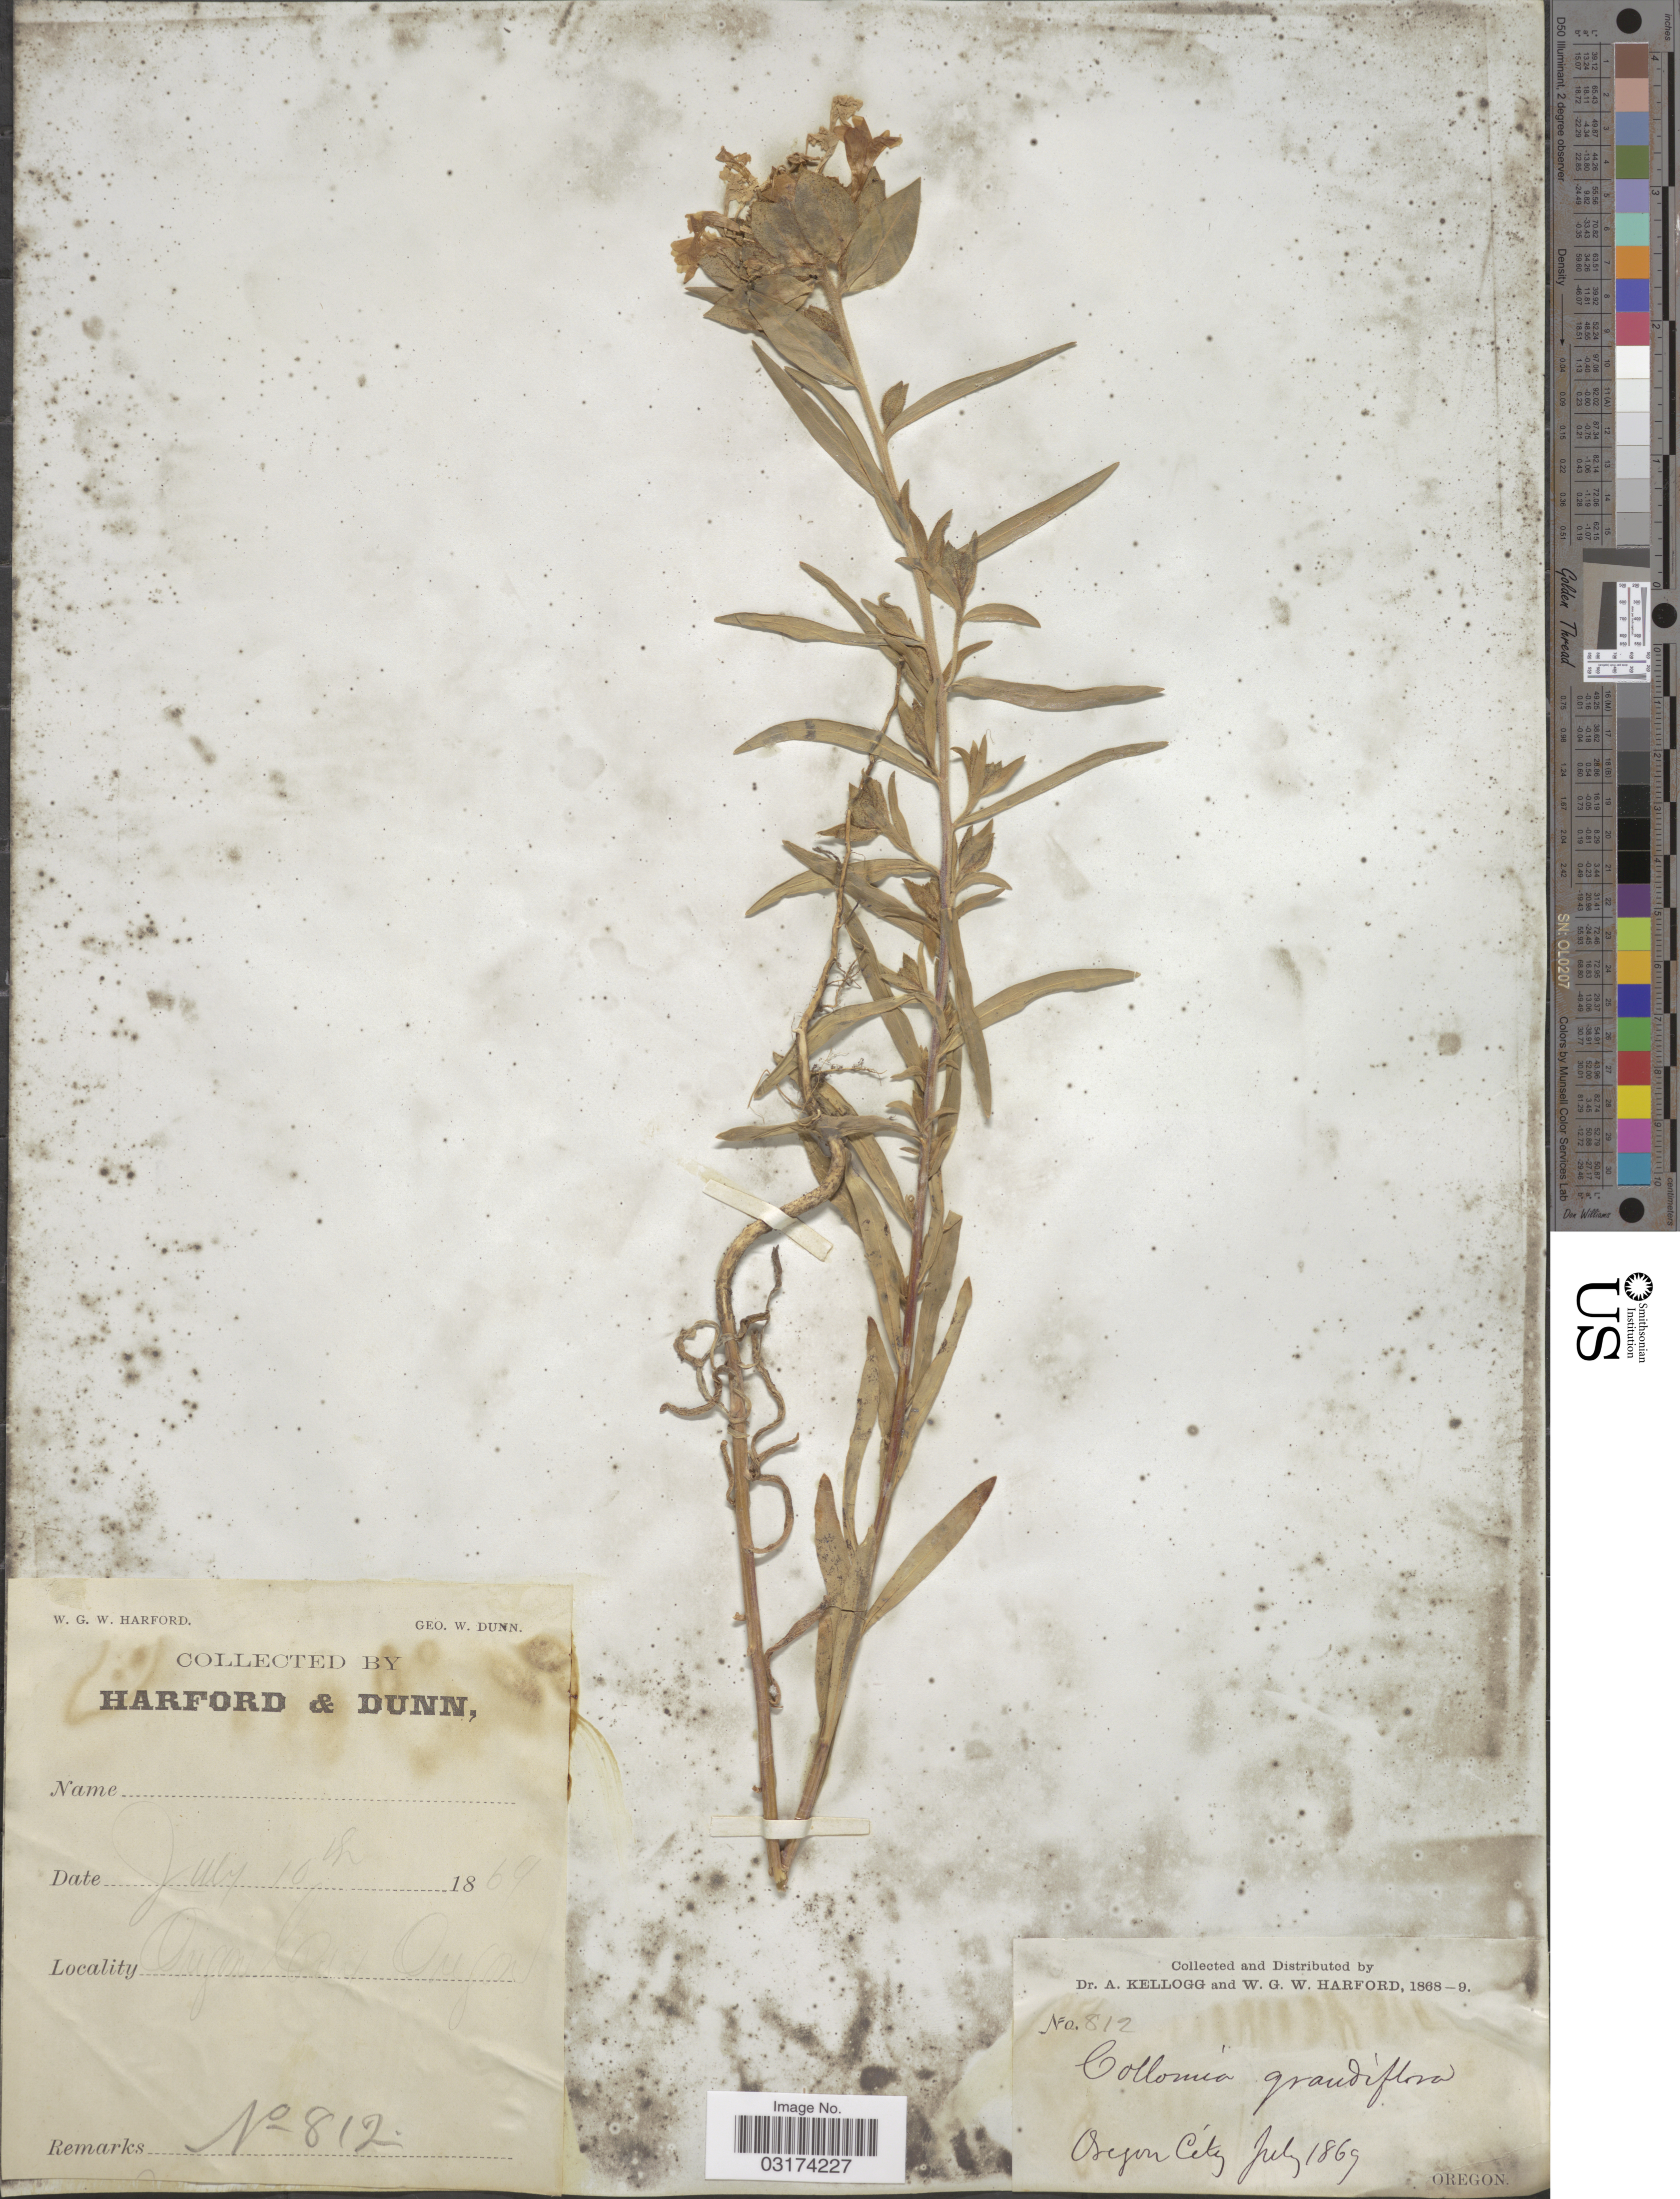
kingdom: Plantae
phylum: Tracheophyta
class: Magnoliopsida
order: Ericales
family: Polemoniaceae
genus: Collomia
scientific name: Collomia grandiflora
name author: Douglas ex Lindl.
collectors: A. Kellogg, W. G. W. Harford & G. W.Dunn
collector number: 812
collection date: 1869-07-10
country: United States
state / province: Oregon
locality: Oregon City.